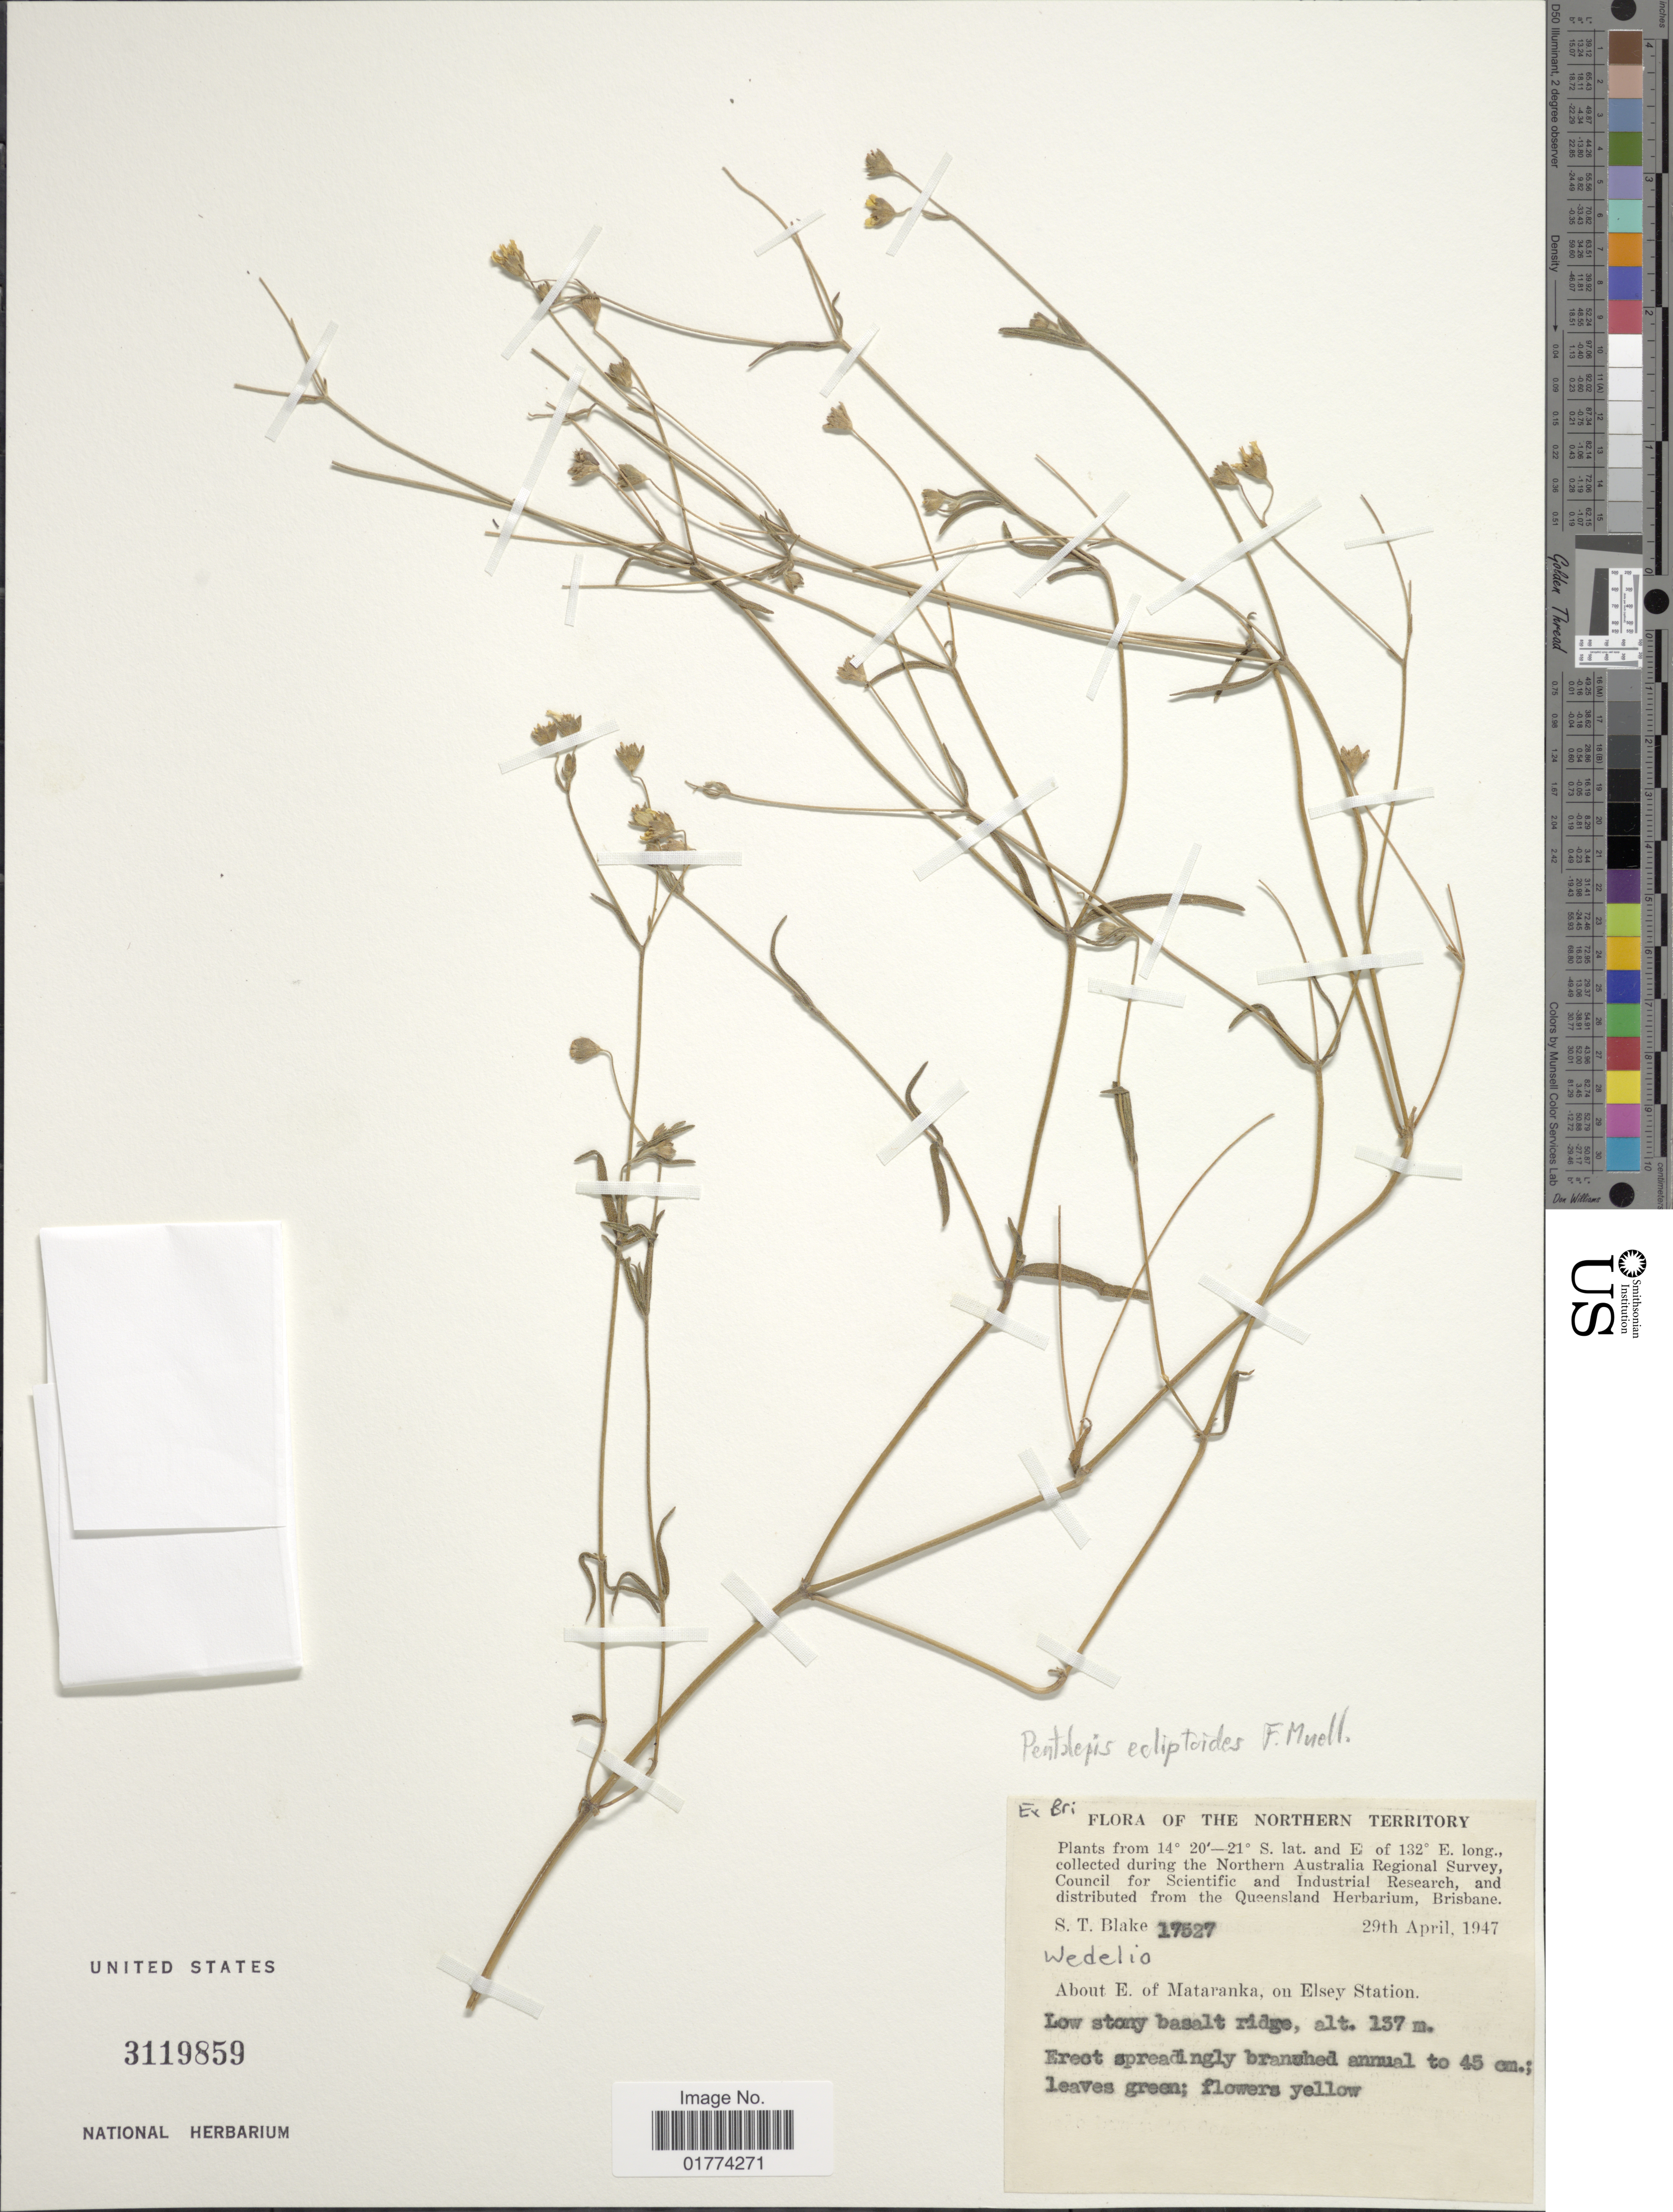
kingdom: Plantae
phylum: Tracheophyta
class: Magnoliopsida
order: Asterales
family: Asteraceae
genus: Pentalepis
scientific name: Pentalepis ecliptoides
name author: F. Muell.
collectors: S. T. Blake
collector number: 17527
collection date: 1947-04-29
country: Australia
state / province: Northern Territory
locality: About E of Mataranka, on Elsey Station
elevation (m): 137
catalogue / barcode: US 3119859